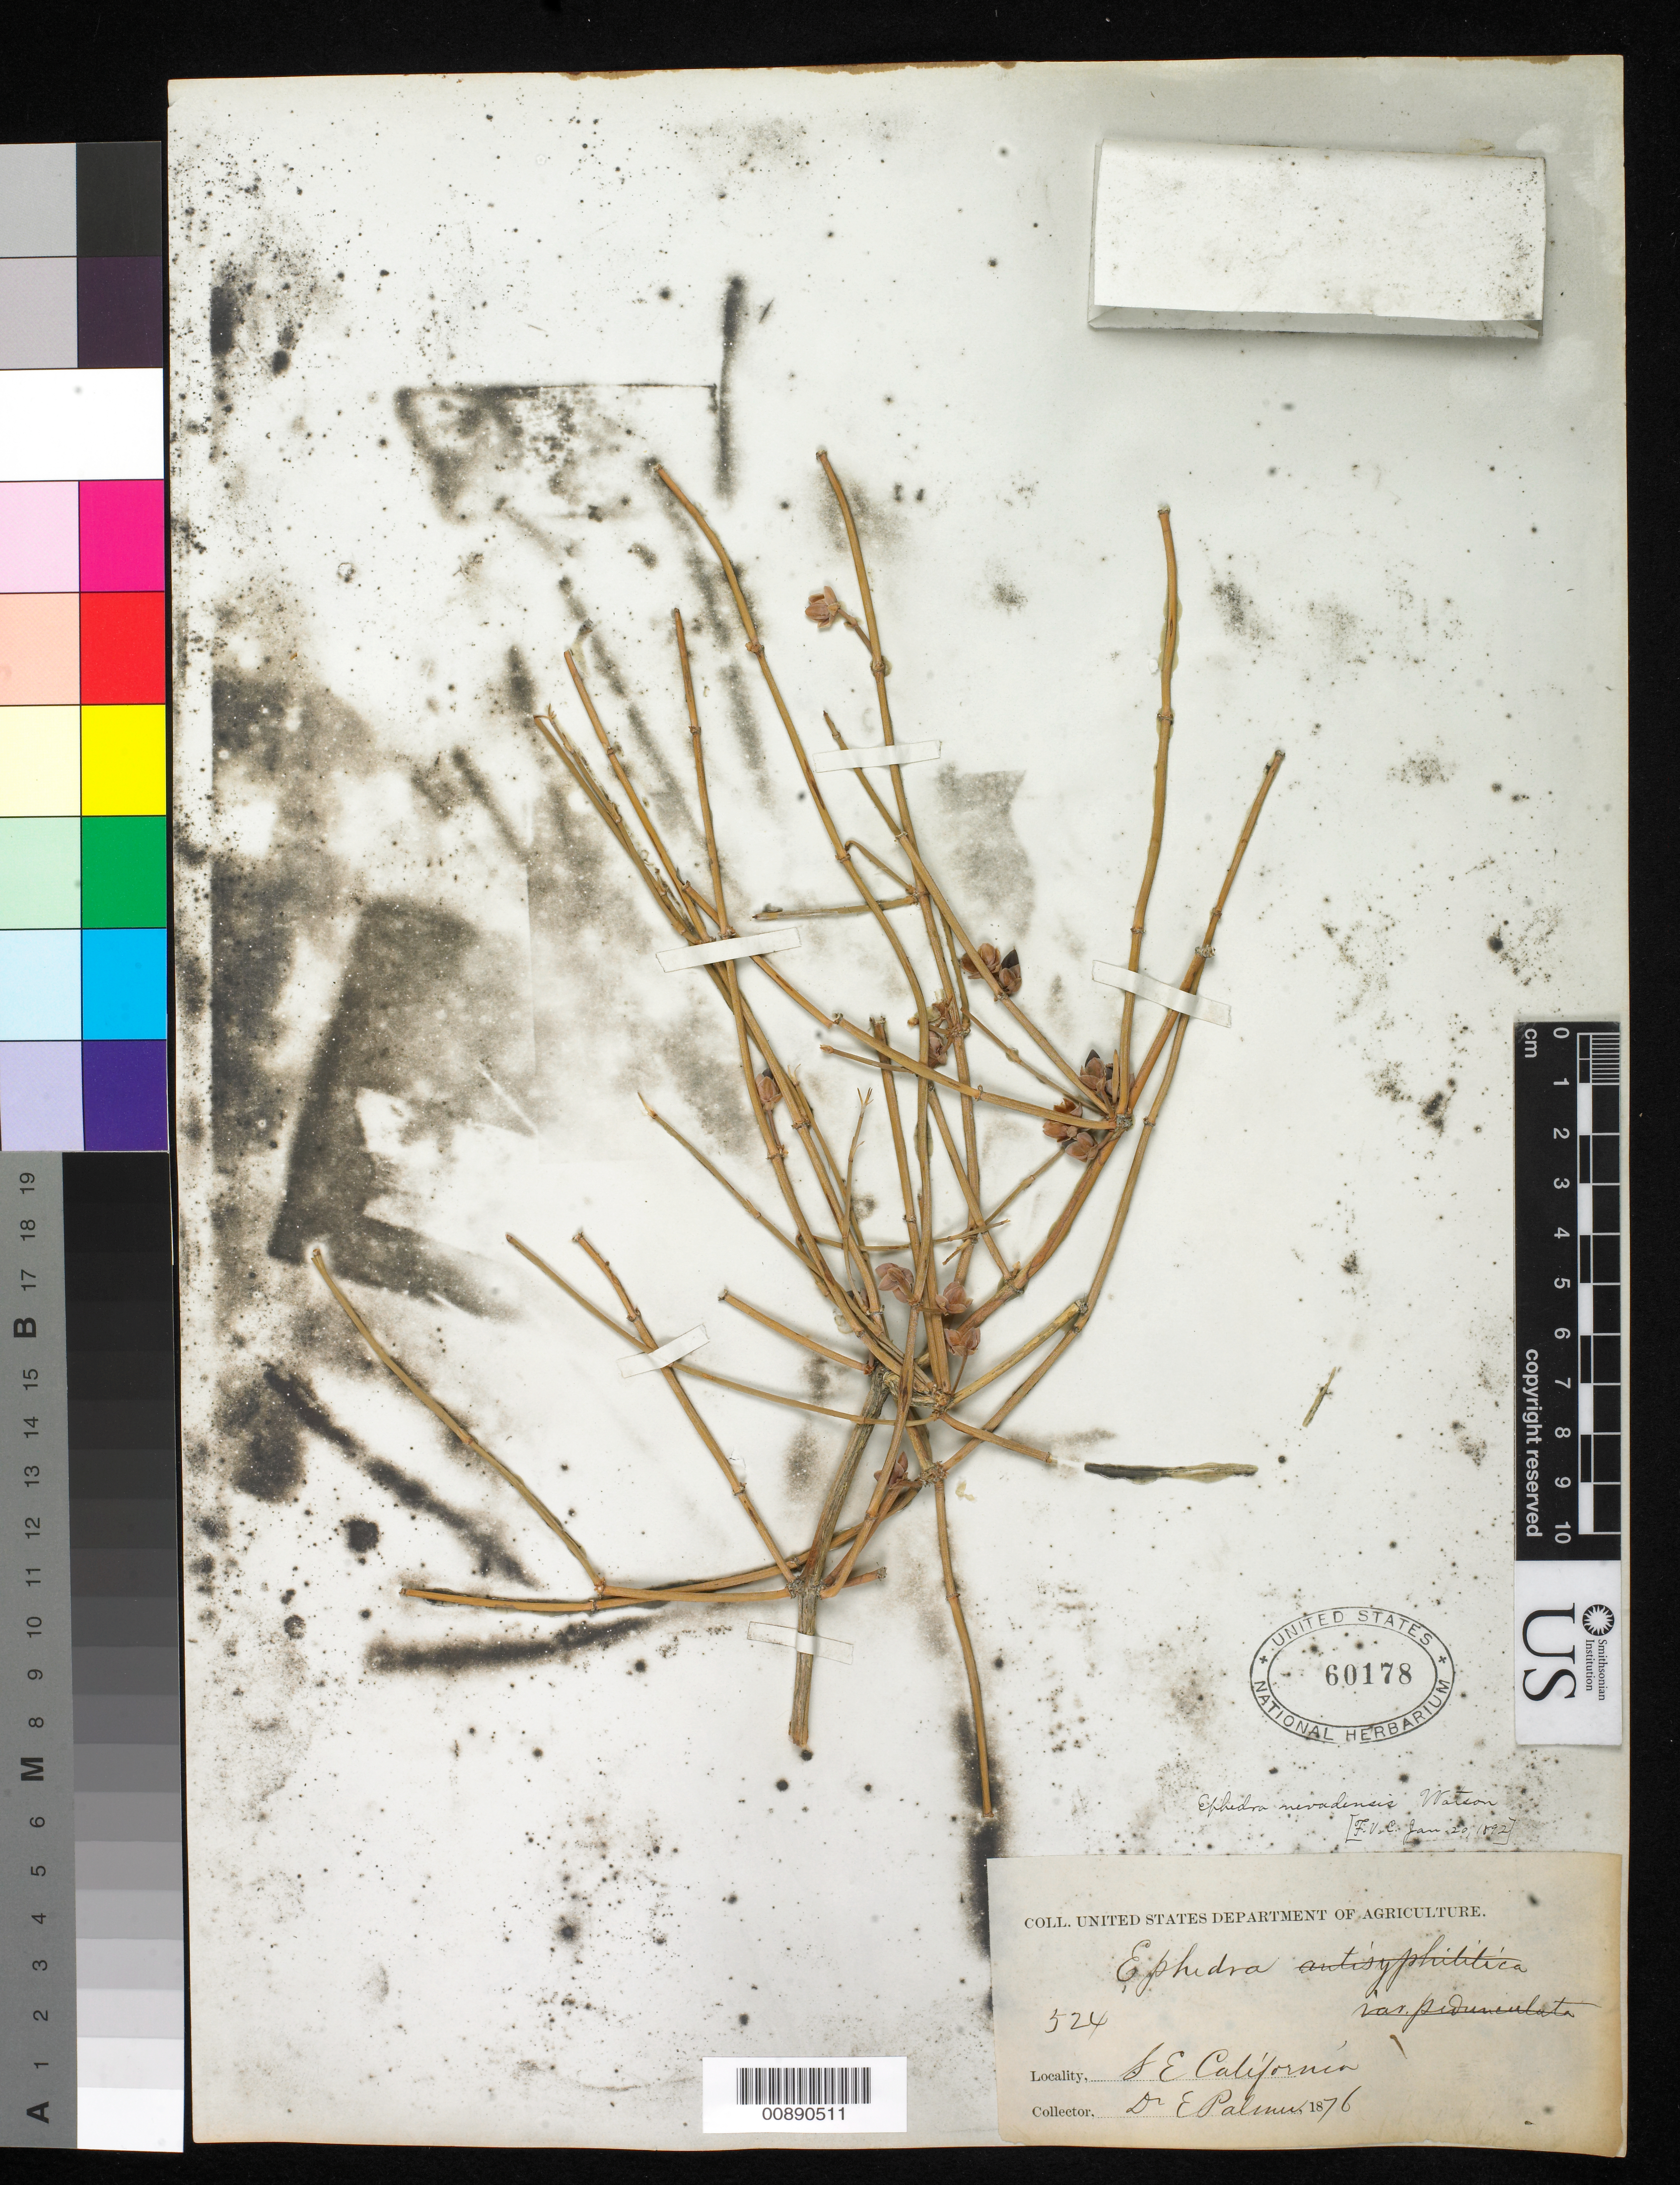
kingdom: Plantae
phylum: Tracheophyta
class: Gnetopsida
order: Ephedrales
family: Ephedraceae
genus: Ephedra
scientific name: Ephedra nevadensis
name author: S. Watson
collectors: E. Palmer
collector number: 524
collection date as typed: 1876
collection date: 1876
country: United States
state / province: California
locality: SE California.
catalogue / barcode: US 60178